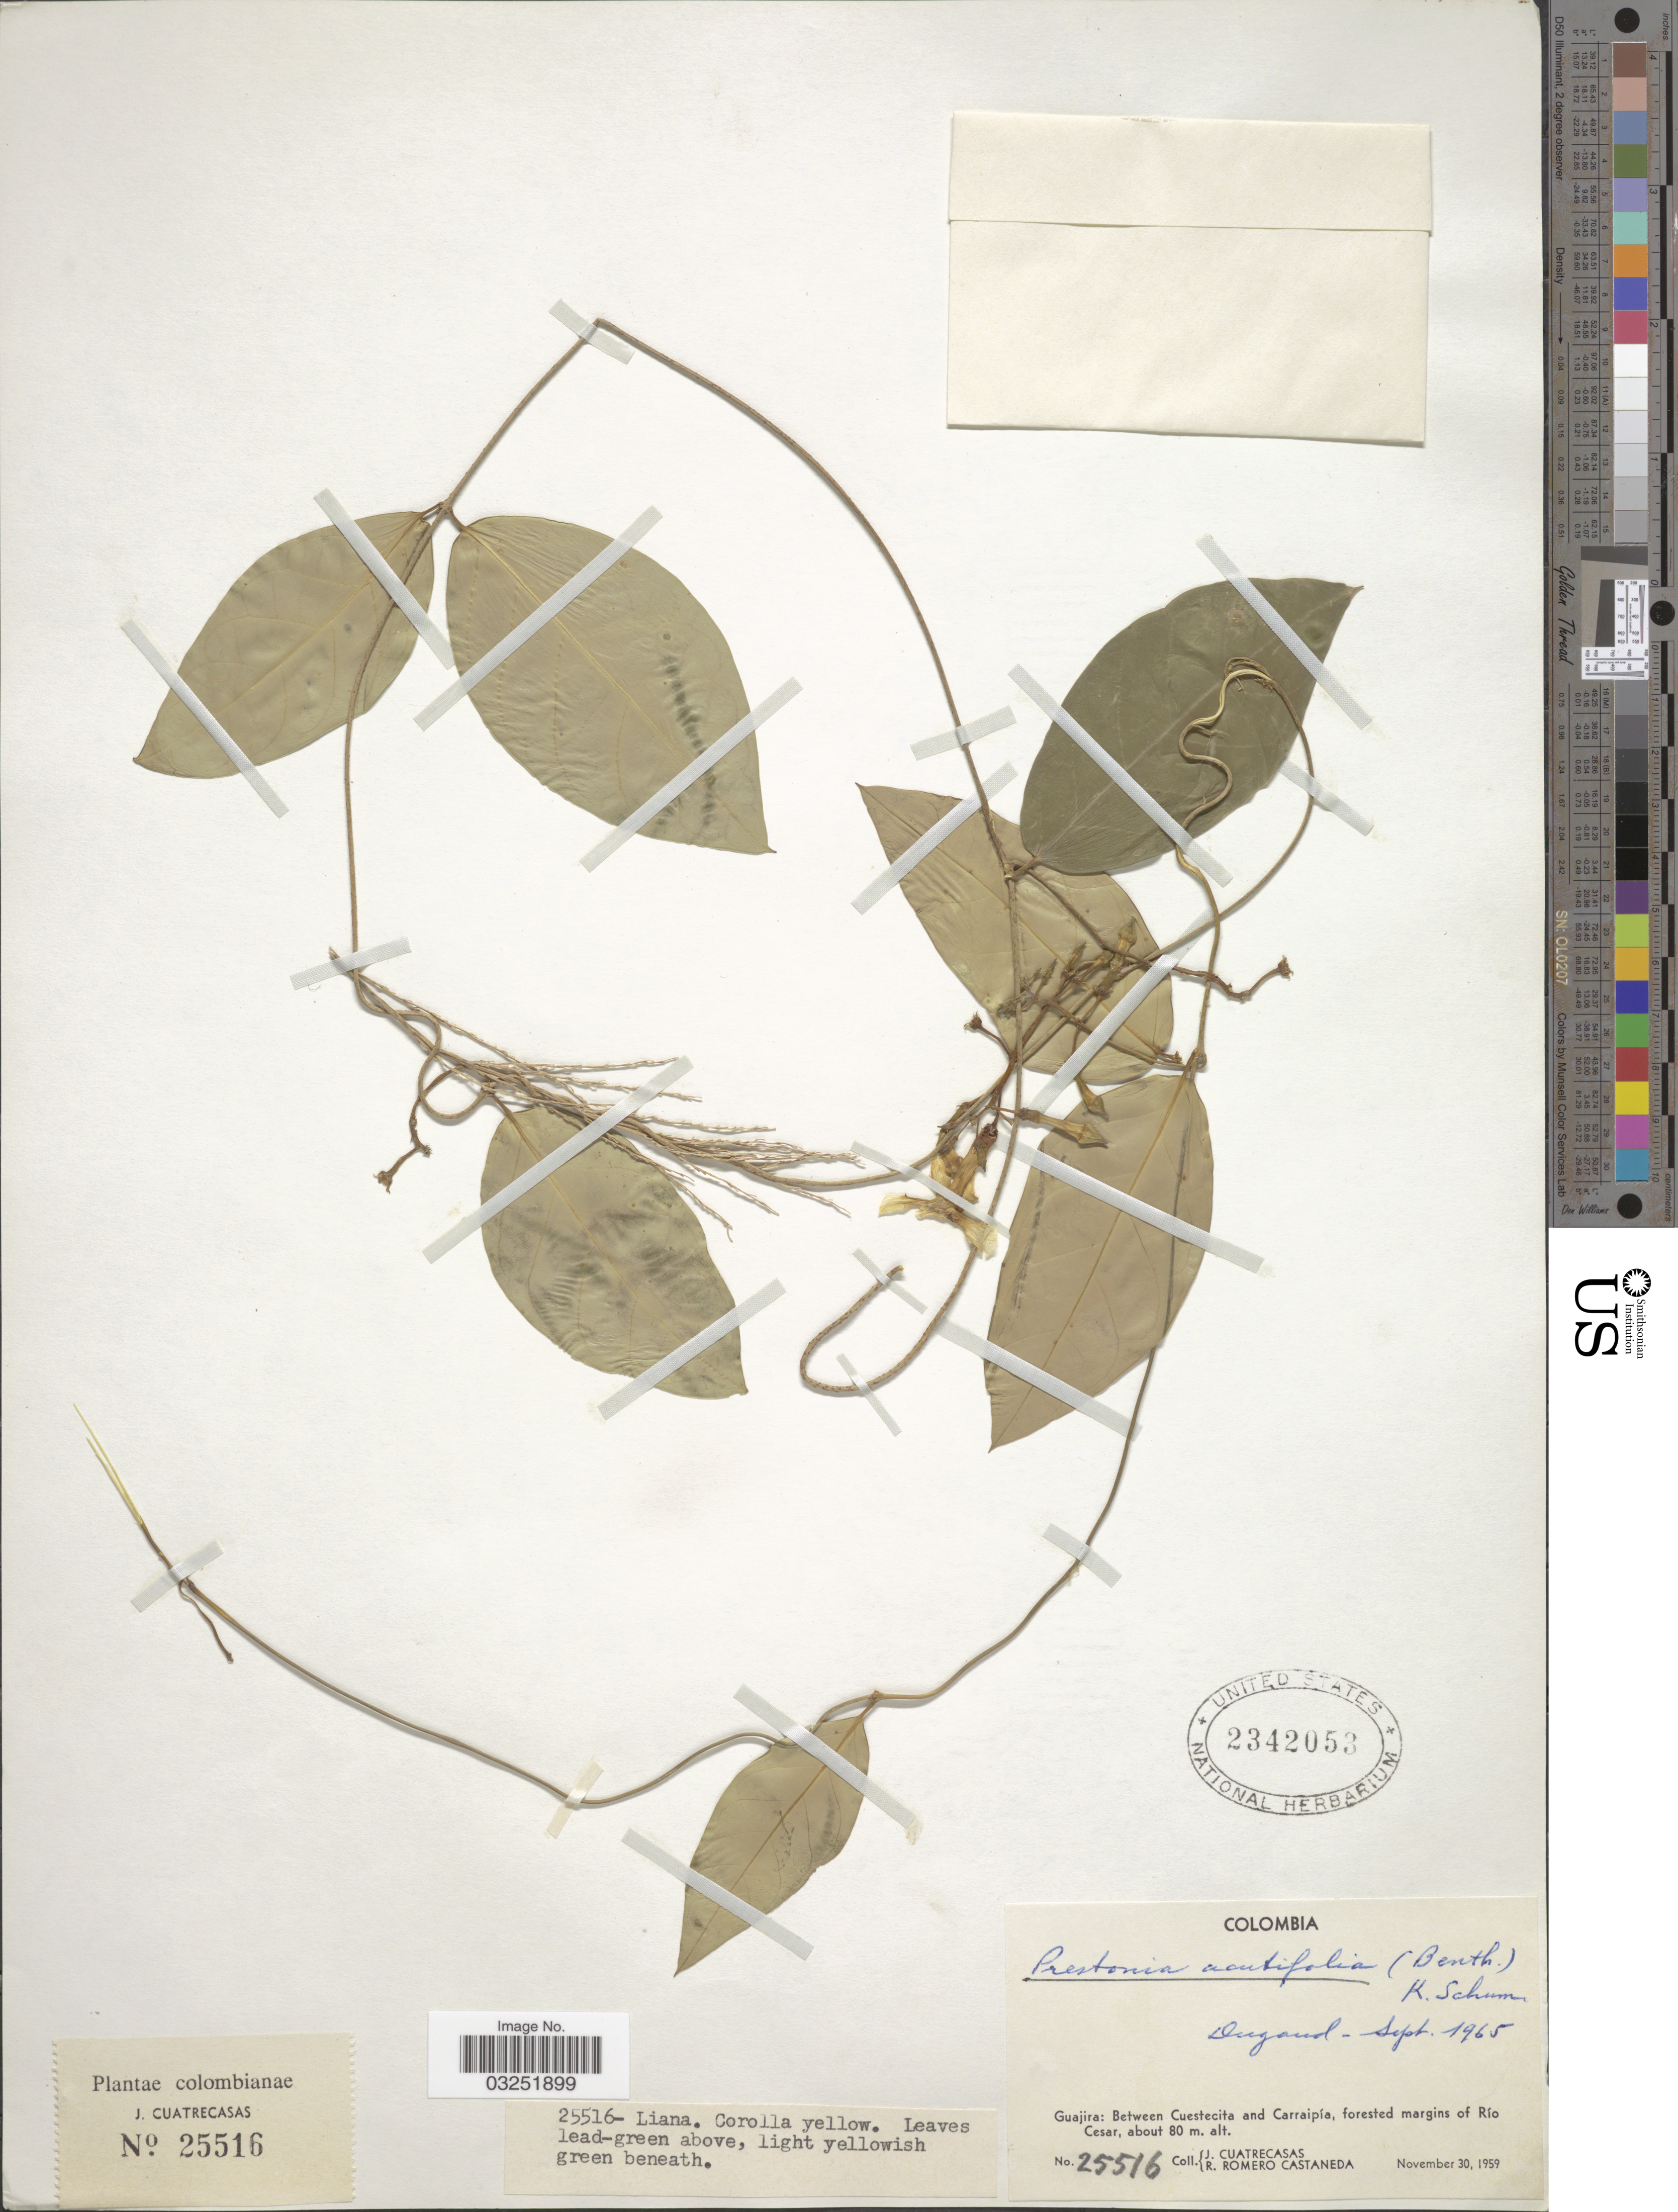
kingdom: Plantae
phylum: Tracheophyta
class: Magnoliopsida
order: Gentianales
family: Apocynaceae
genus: Prestonia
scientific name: Prestonia acutifolia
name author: (Benth. & Müll. Arg.) K. Schum.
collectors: J. Cuatrecasas & R. Romero Castañeda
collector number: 25516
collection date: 1959-11-30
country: Colombia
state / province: La Guajira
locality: Guajira: Between Cuestecita and Carraipía, forested margins of Río Cesar.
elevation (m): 80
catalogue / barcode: US 2342053